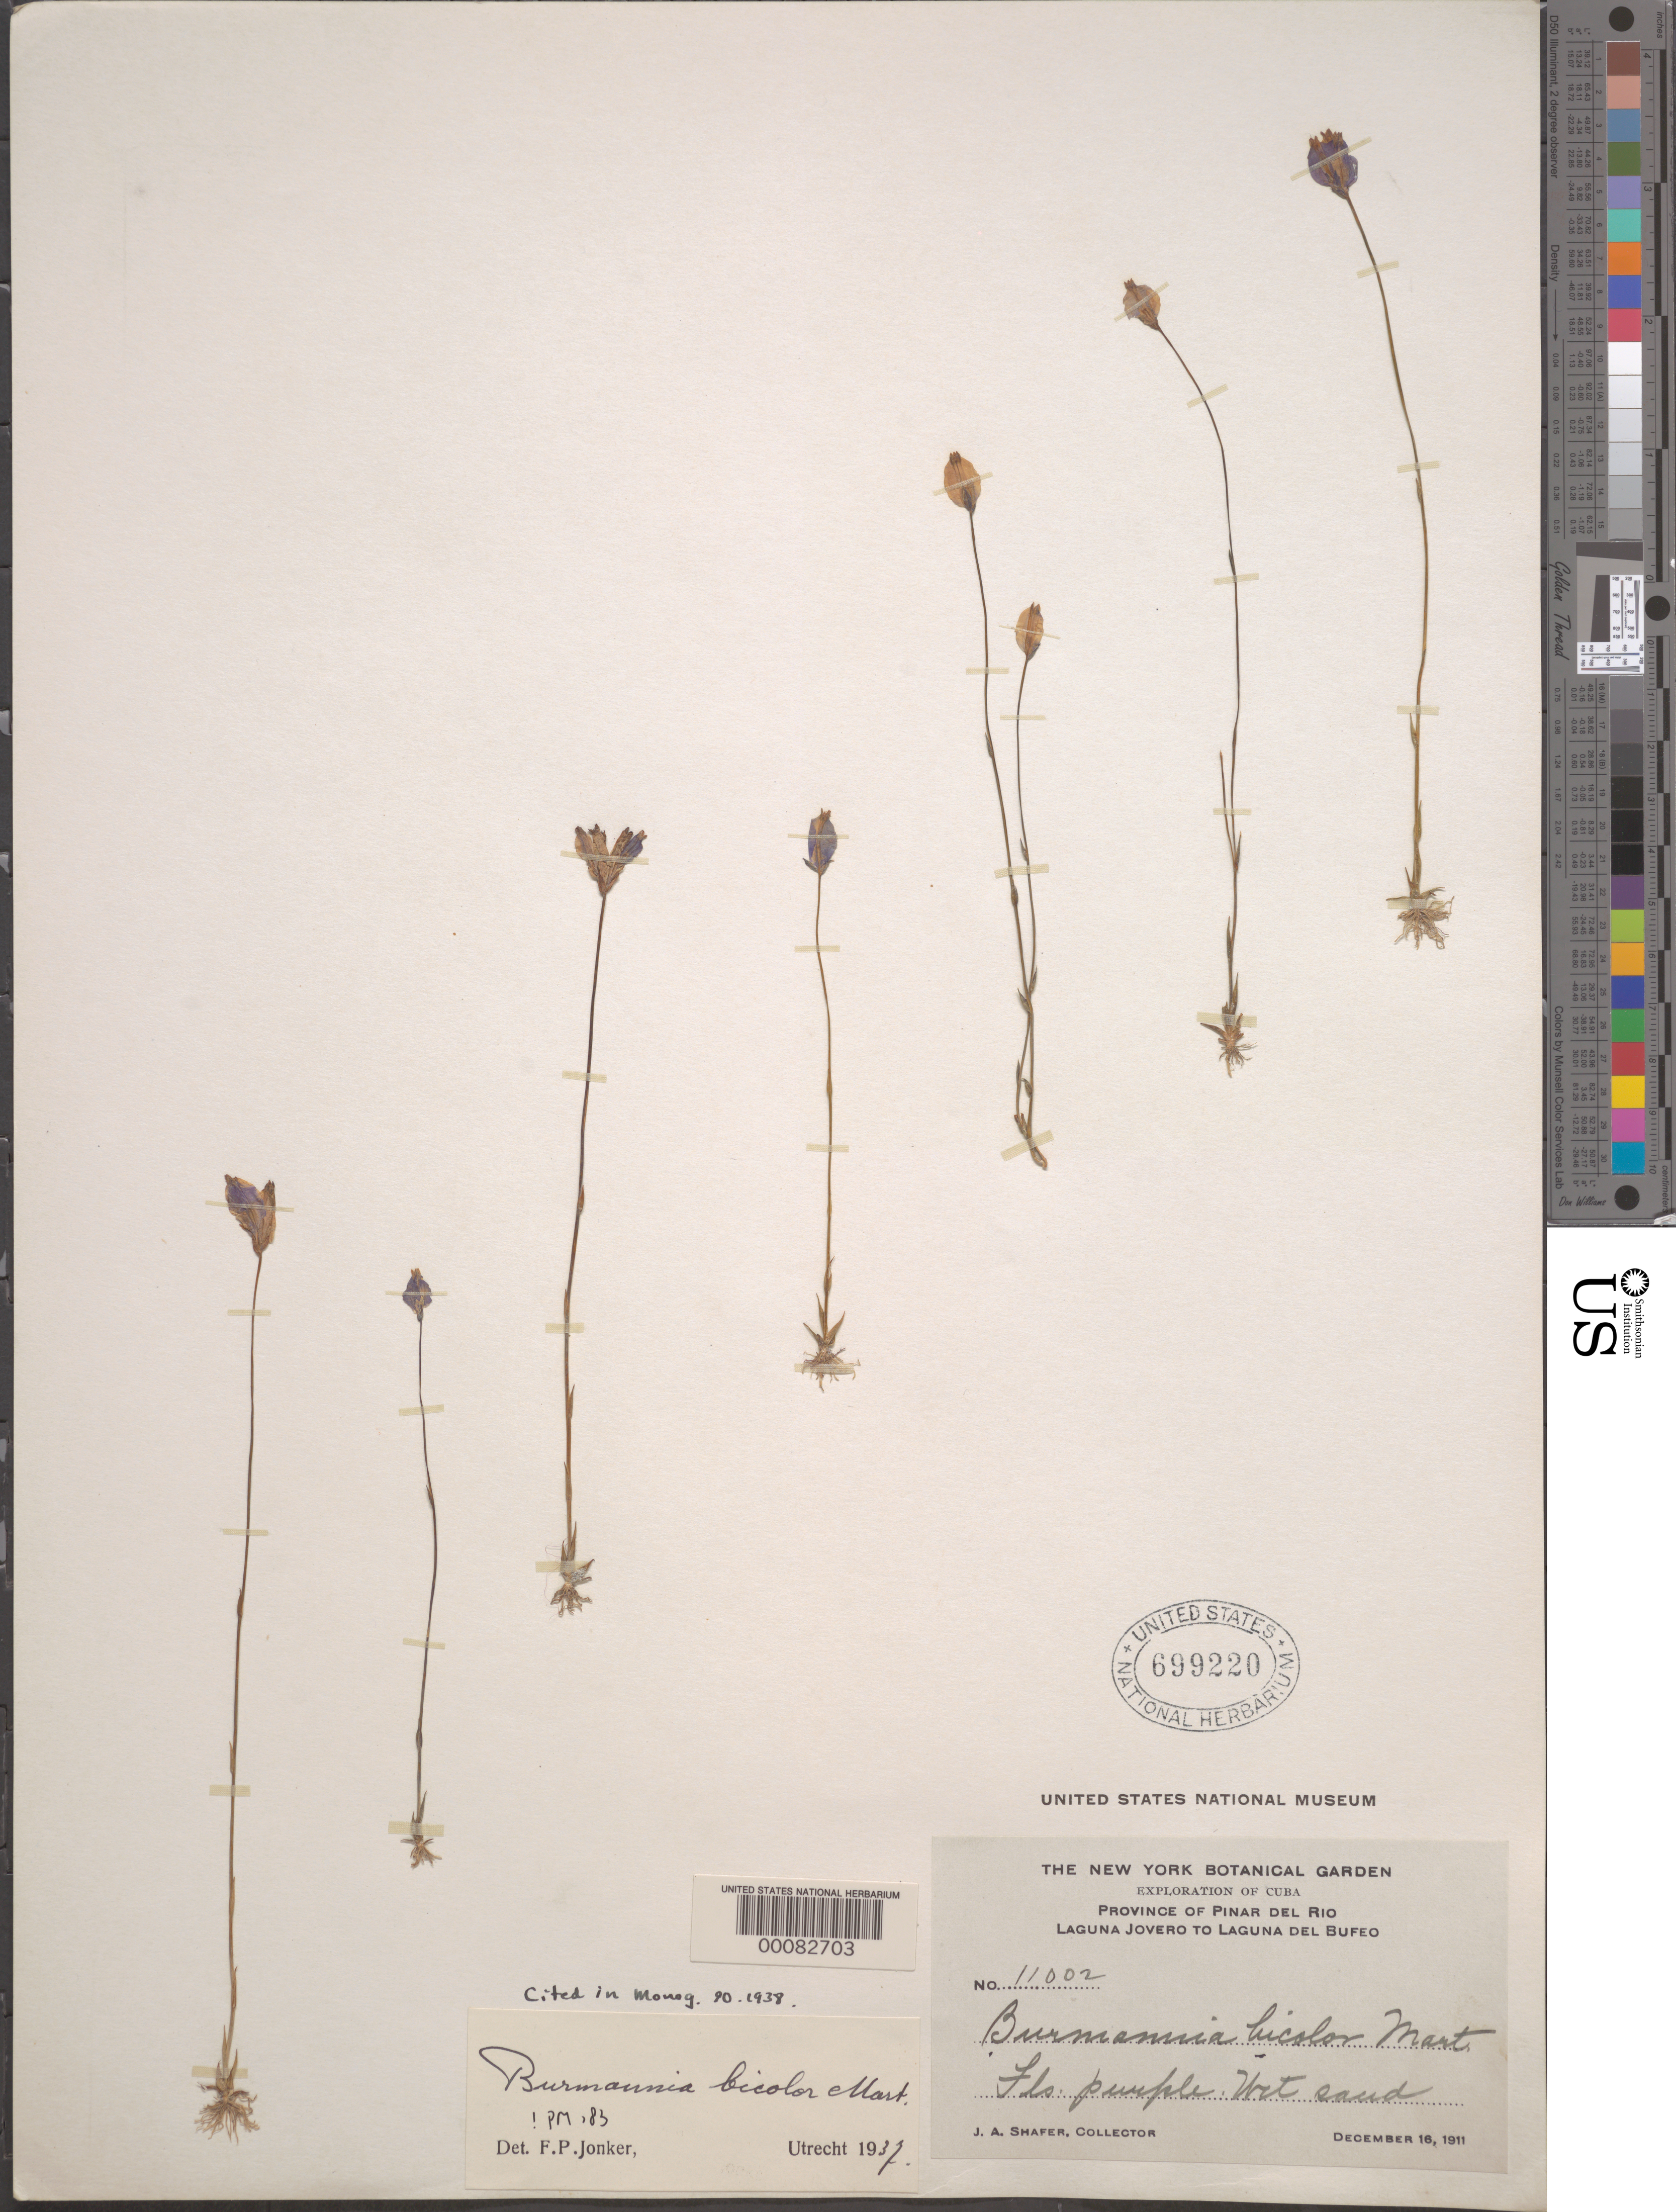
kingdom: Plantae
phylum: Tracheophyta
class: Liliopsida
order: Dioscoreales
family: Burmanniaceae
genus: Burmannia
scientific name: Burmannia bicolor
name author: Mart.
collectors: J. A. Shafer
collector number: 11002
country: Cuba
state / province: Pinar del Rio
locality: Laguna Jovero to Laguna del Bufeo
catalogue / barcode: US 699220